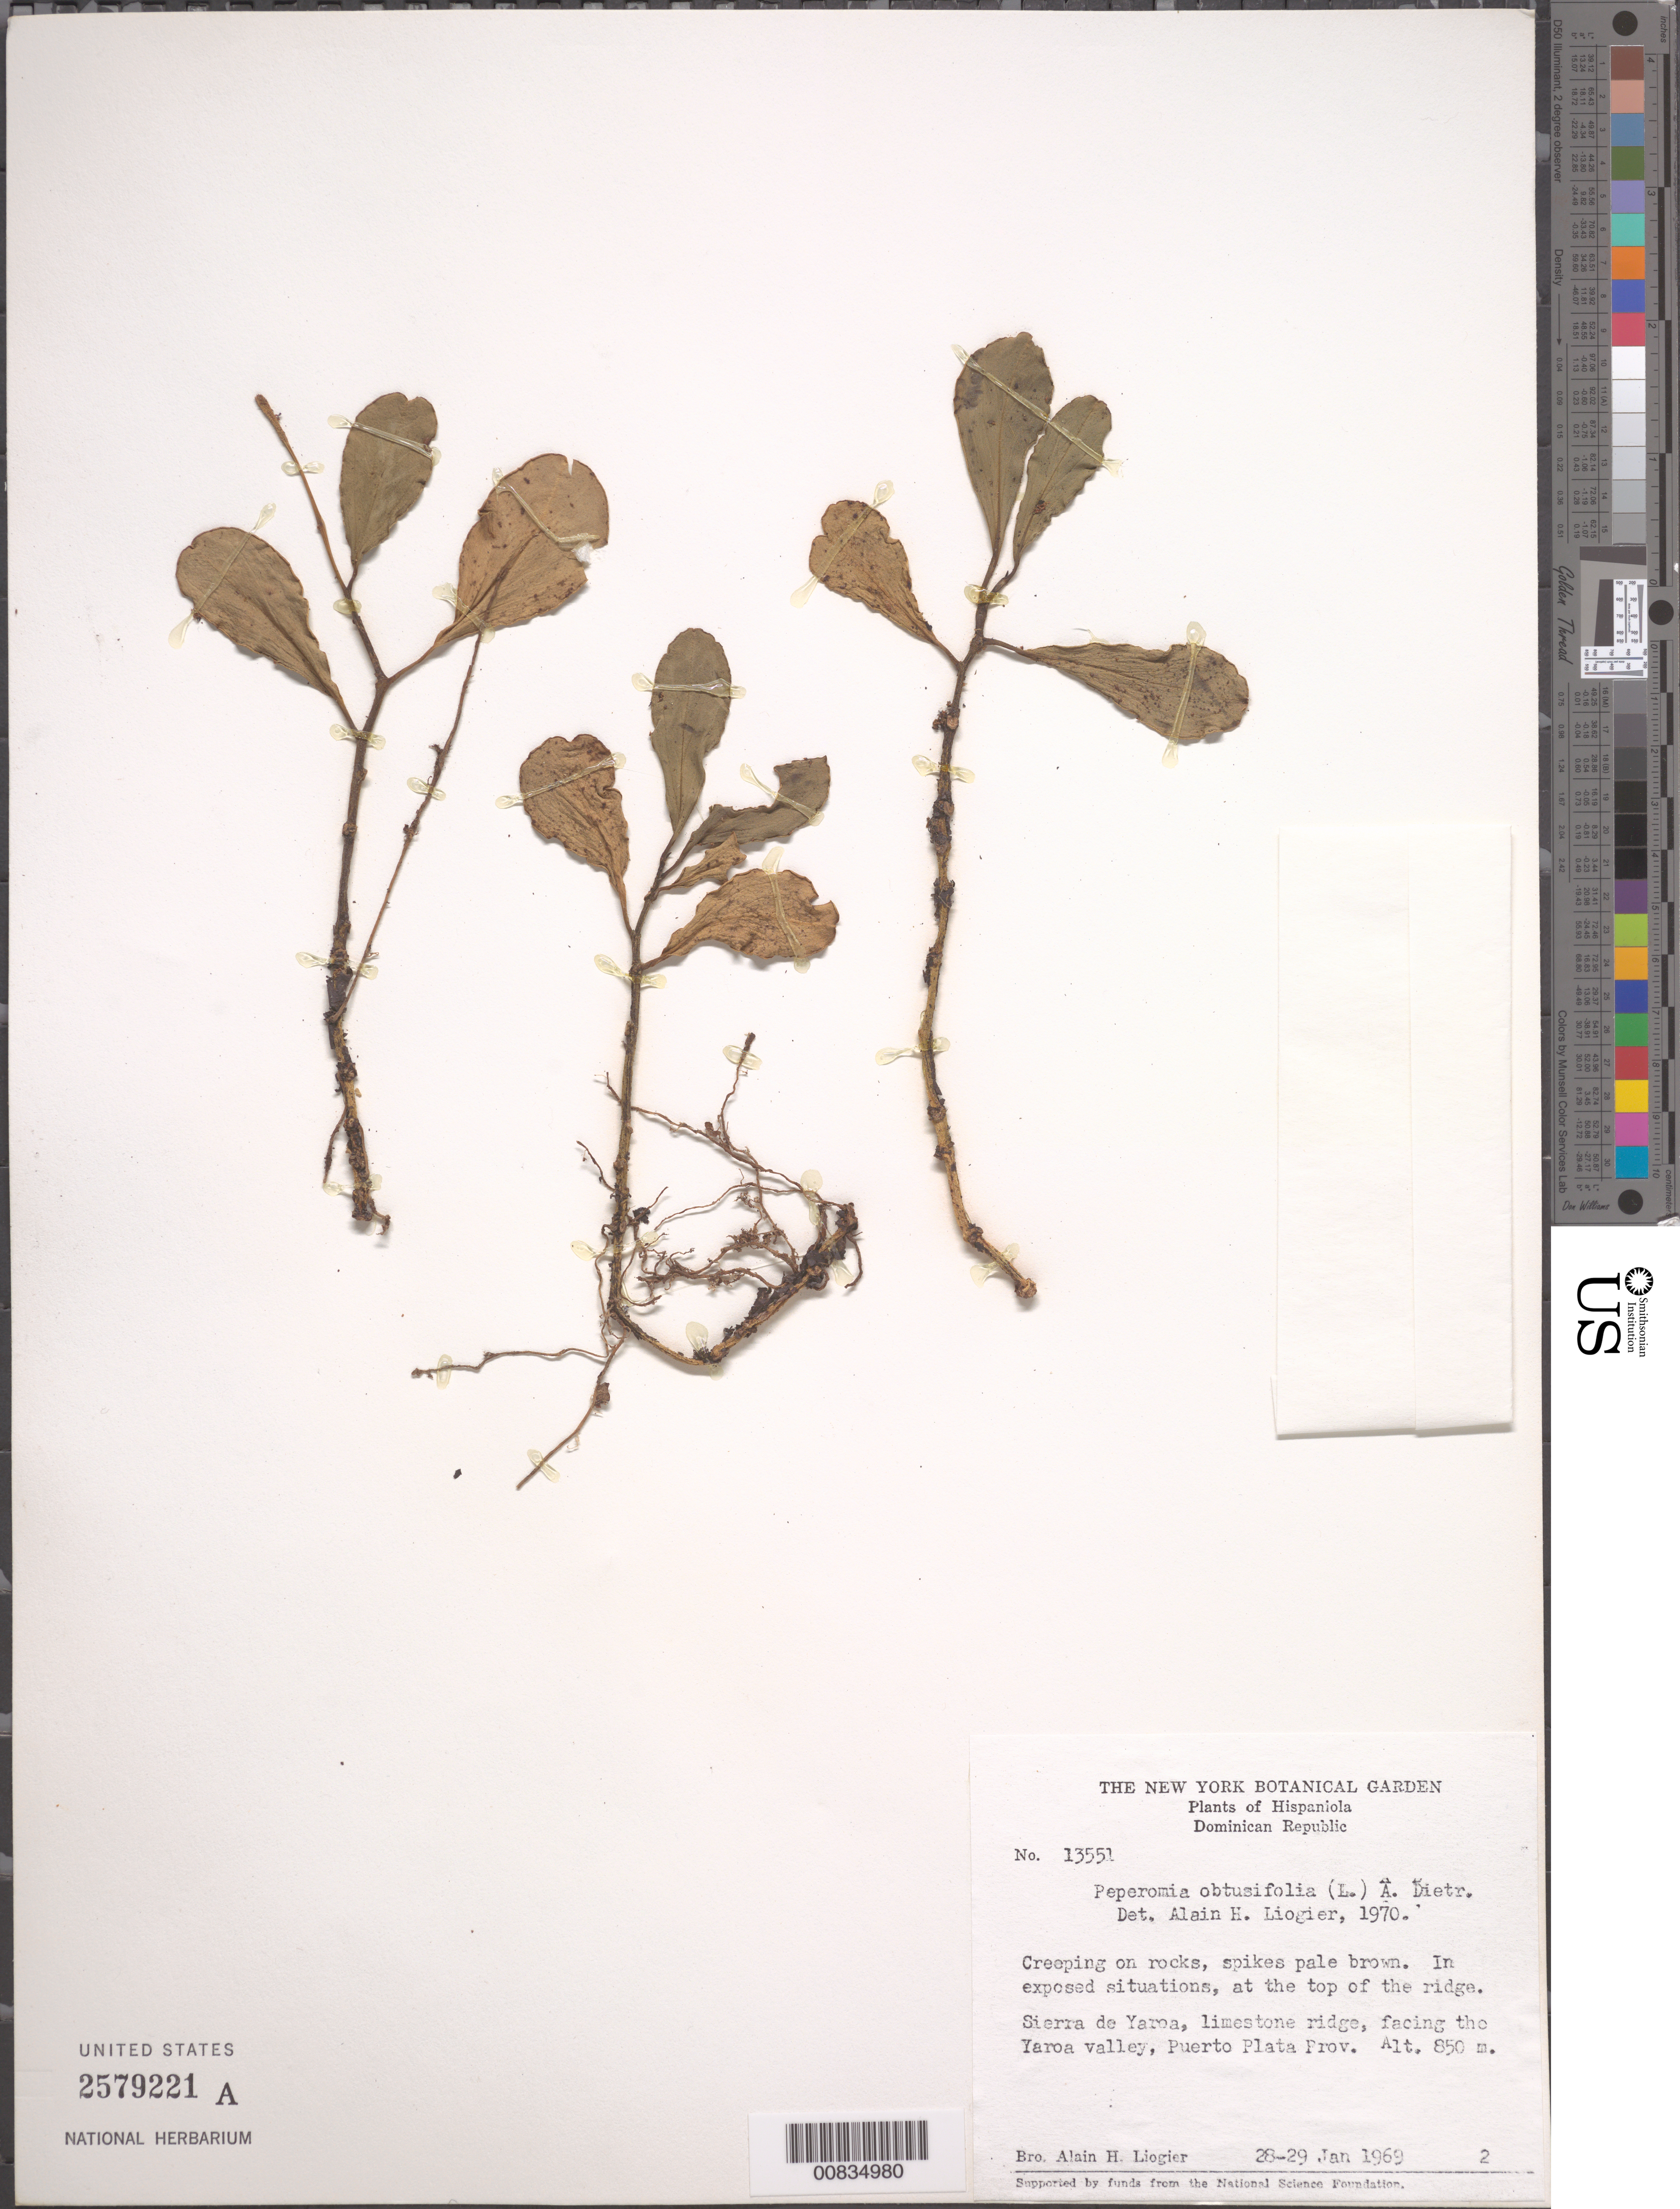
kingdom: Plantae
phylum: Tracheophyta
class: Magnoliopsida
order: Piperales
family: Piperaceae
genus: Peperomia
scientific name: Peperomia obtusifolia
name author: (L.) A. Dietr.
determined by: Liogier, Alain H.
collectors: A. H. Liogier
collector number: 13551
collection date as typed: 28 Jan 1969 to 29 Jan 1969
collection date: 1969-01-28/1969-01-29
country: Dominican Republic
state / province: Puerto Plata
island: Hispaniola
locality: Sierra de Yaroa, limestone ridge, facing the Yaroa Valley.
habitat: On rocks, in exposed situations, at the top of the limestone ridge.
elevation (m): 850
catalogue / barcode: US 2579221A